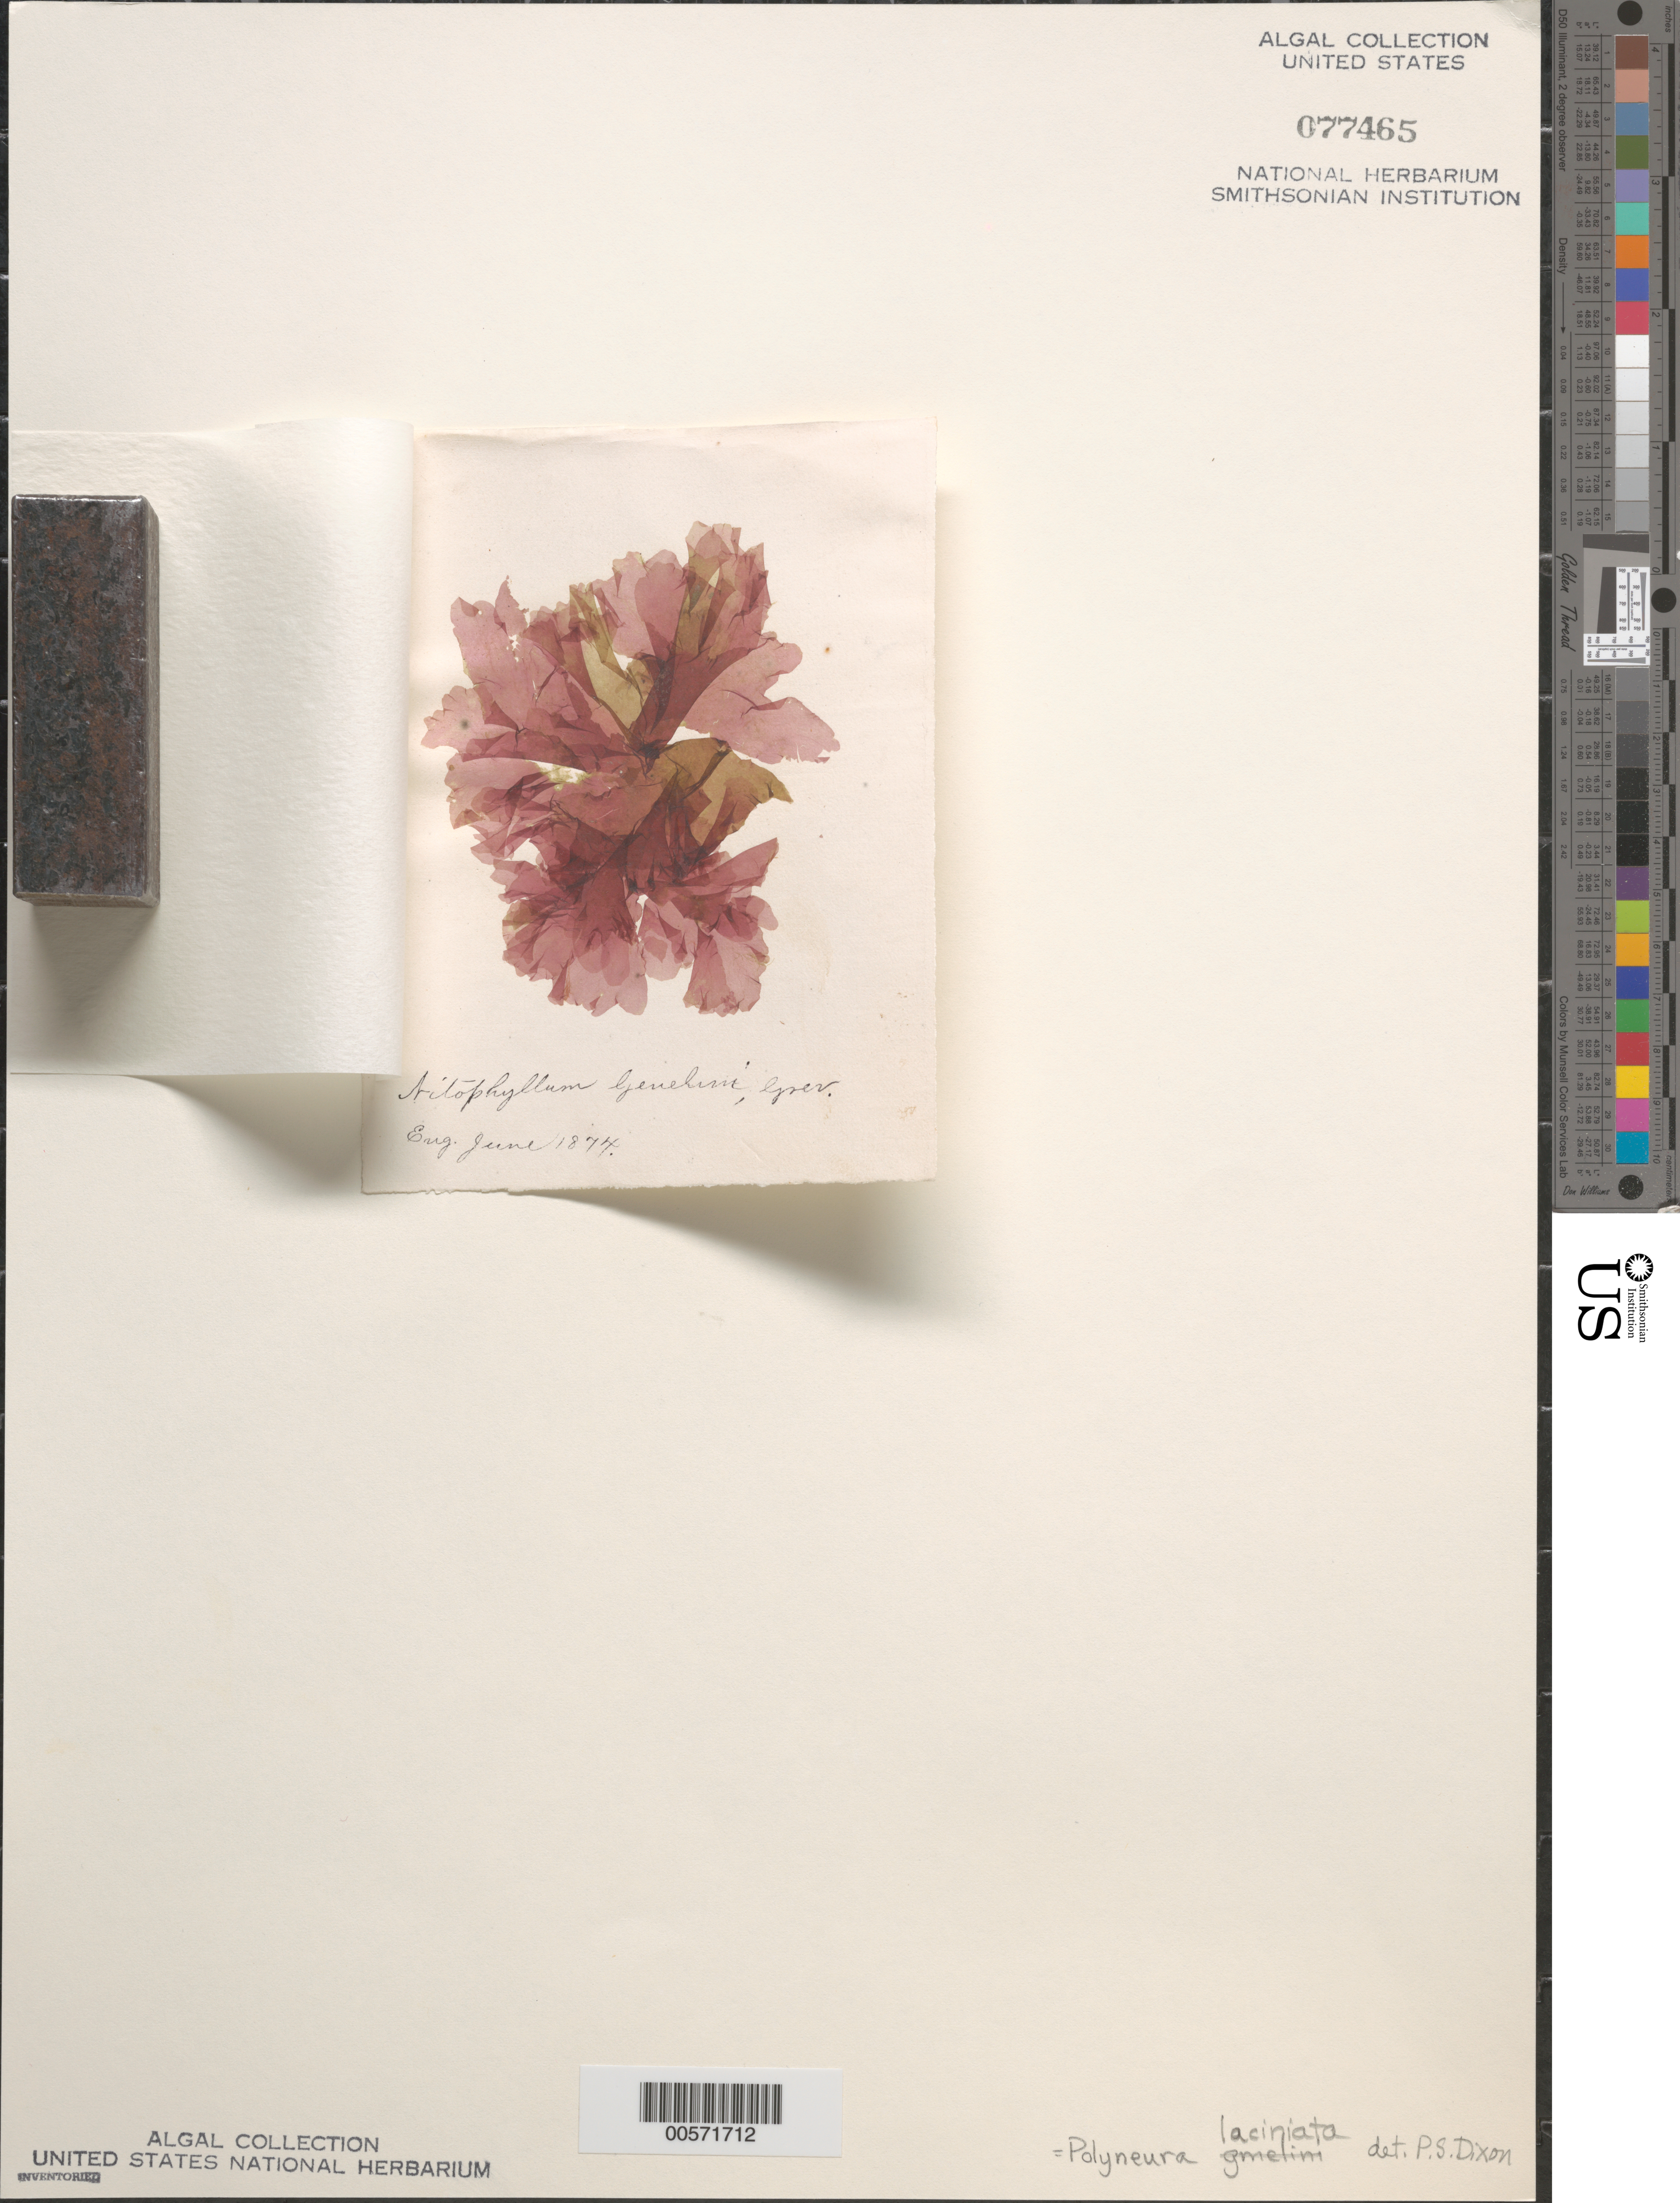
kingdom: Plantae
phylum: Rhodophyta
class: Florideophyceae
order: Ceramiales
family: Delesseriaceae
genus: Erythroglossum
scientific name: Erythroglossum laciniatum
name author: (Lightf.) C.A. Maggs & Hommersand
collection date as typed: Jun 1874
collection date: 1874-06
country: United Kingdom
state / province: England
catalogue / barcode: US 77465